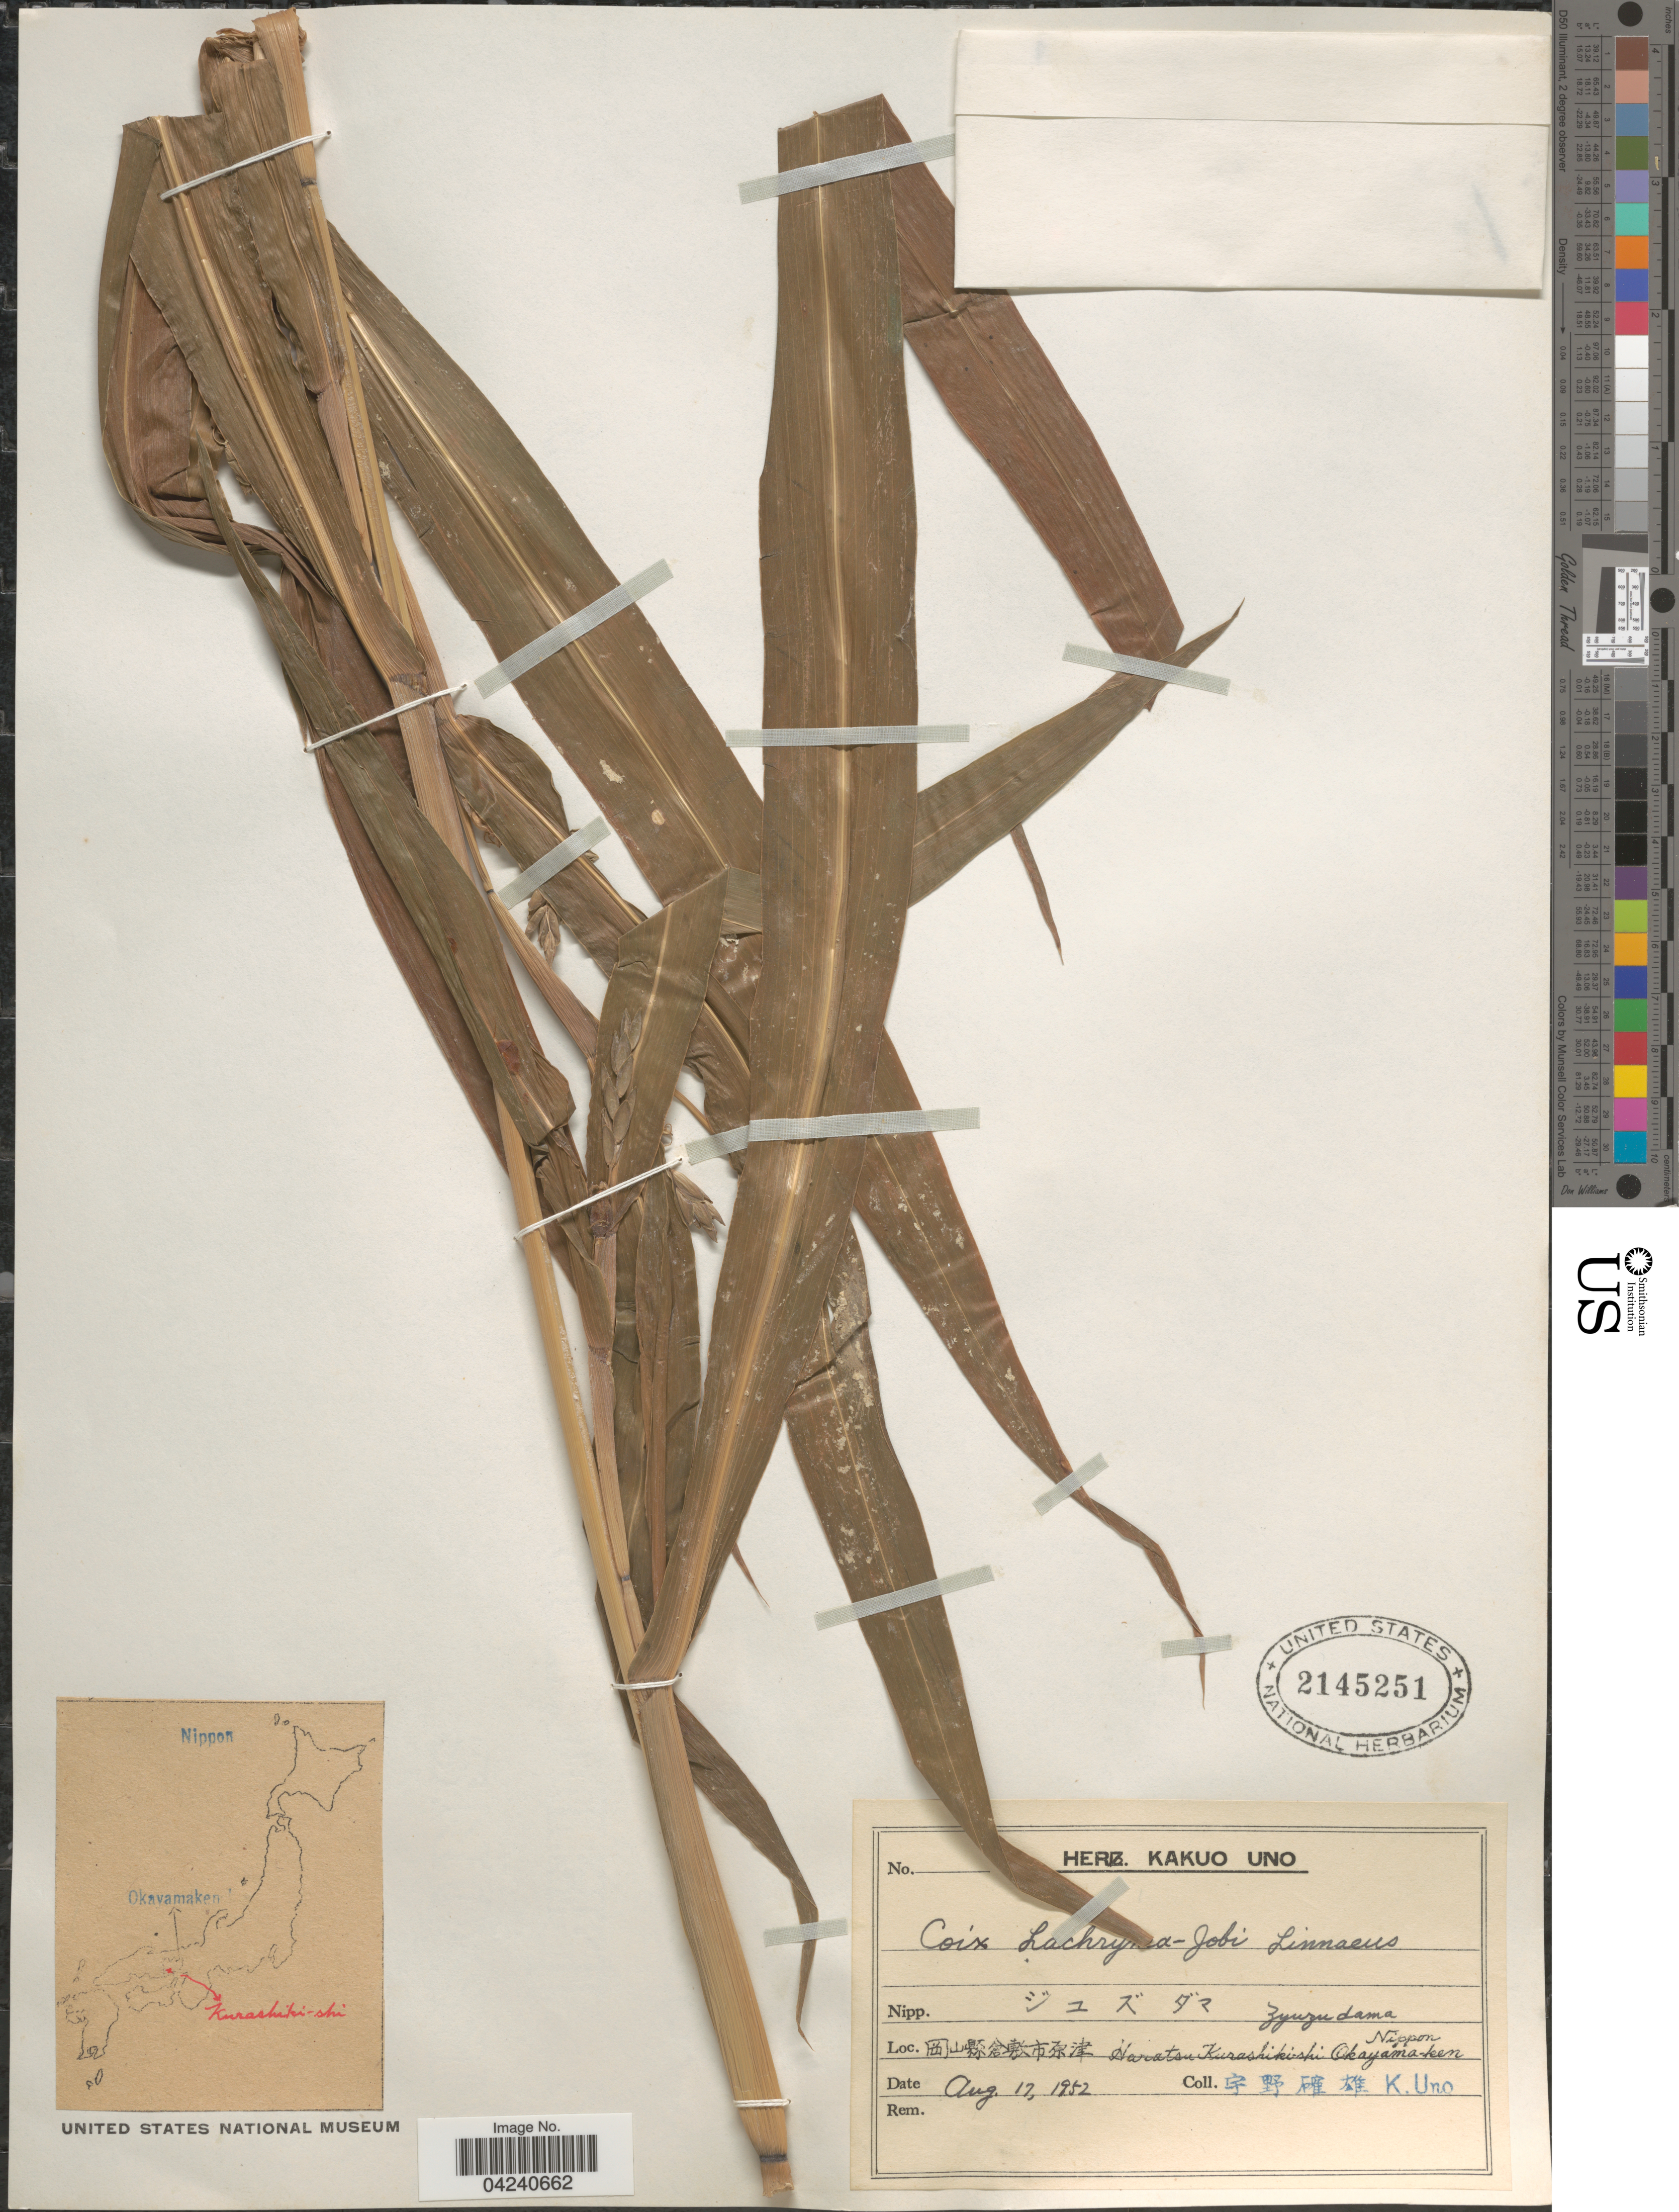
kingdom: Plantae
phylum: Tracheophyta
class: Liliopsida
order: Poales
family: Poaceae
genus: Coix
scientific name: Coix lacryma-jobi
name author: L.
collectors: K. Uno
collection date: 1952-08-17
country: Japan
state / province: Okayama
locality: X Haratsu Kurashiki-shi Okayama-ken Nippon.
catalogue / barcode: US 2145251